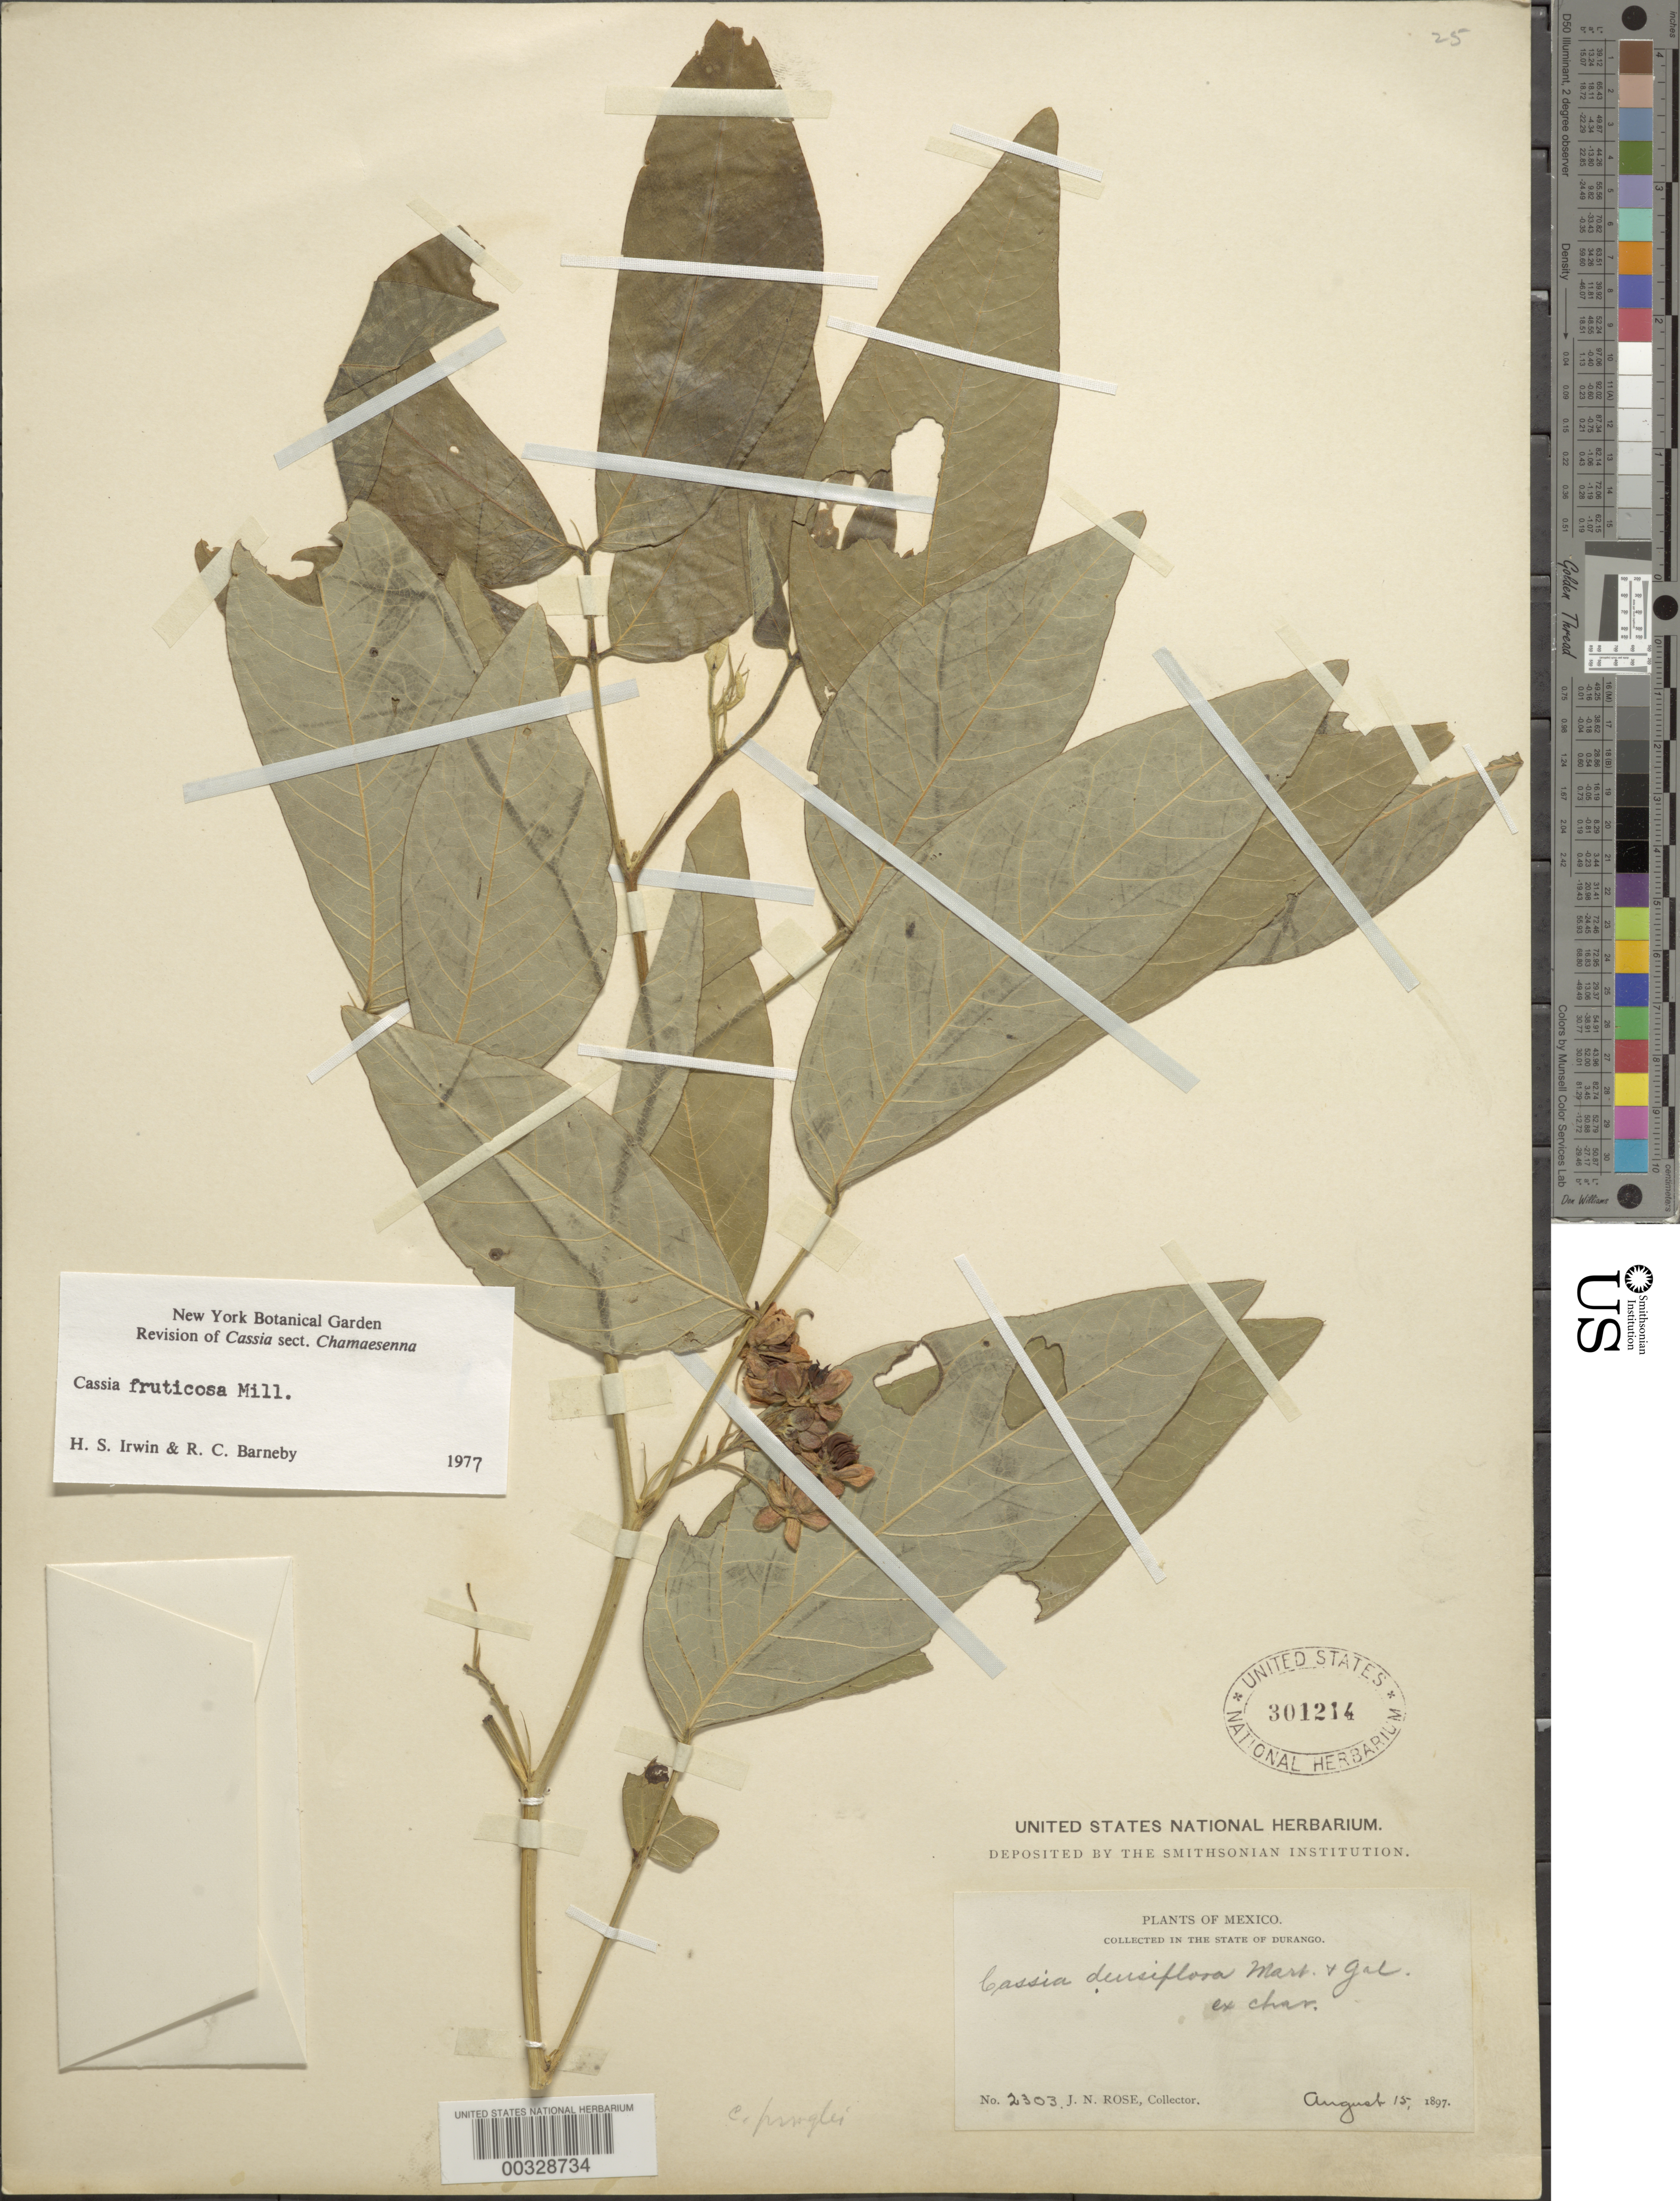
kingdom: Plantae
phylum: Tracheophyta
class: Magnoliopsida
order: Fabales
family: Fabaceae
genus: Senna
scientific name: Senna fruticosa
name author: (Benth.) H.S. Irwin & Barneby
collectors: J. N. Rose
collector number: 2303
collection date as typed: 15 Aug 1897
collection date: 1897-08-15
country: Mexico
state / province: Durango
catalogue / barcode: US 301214